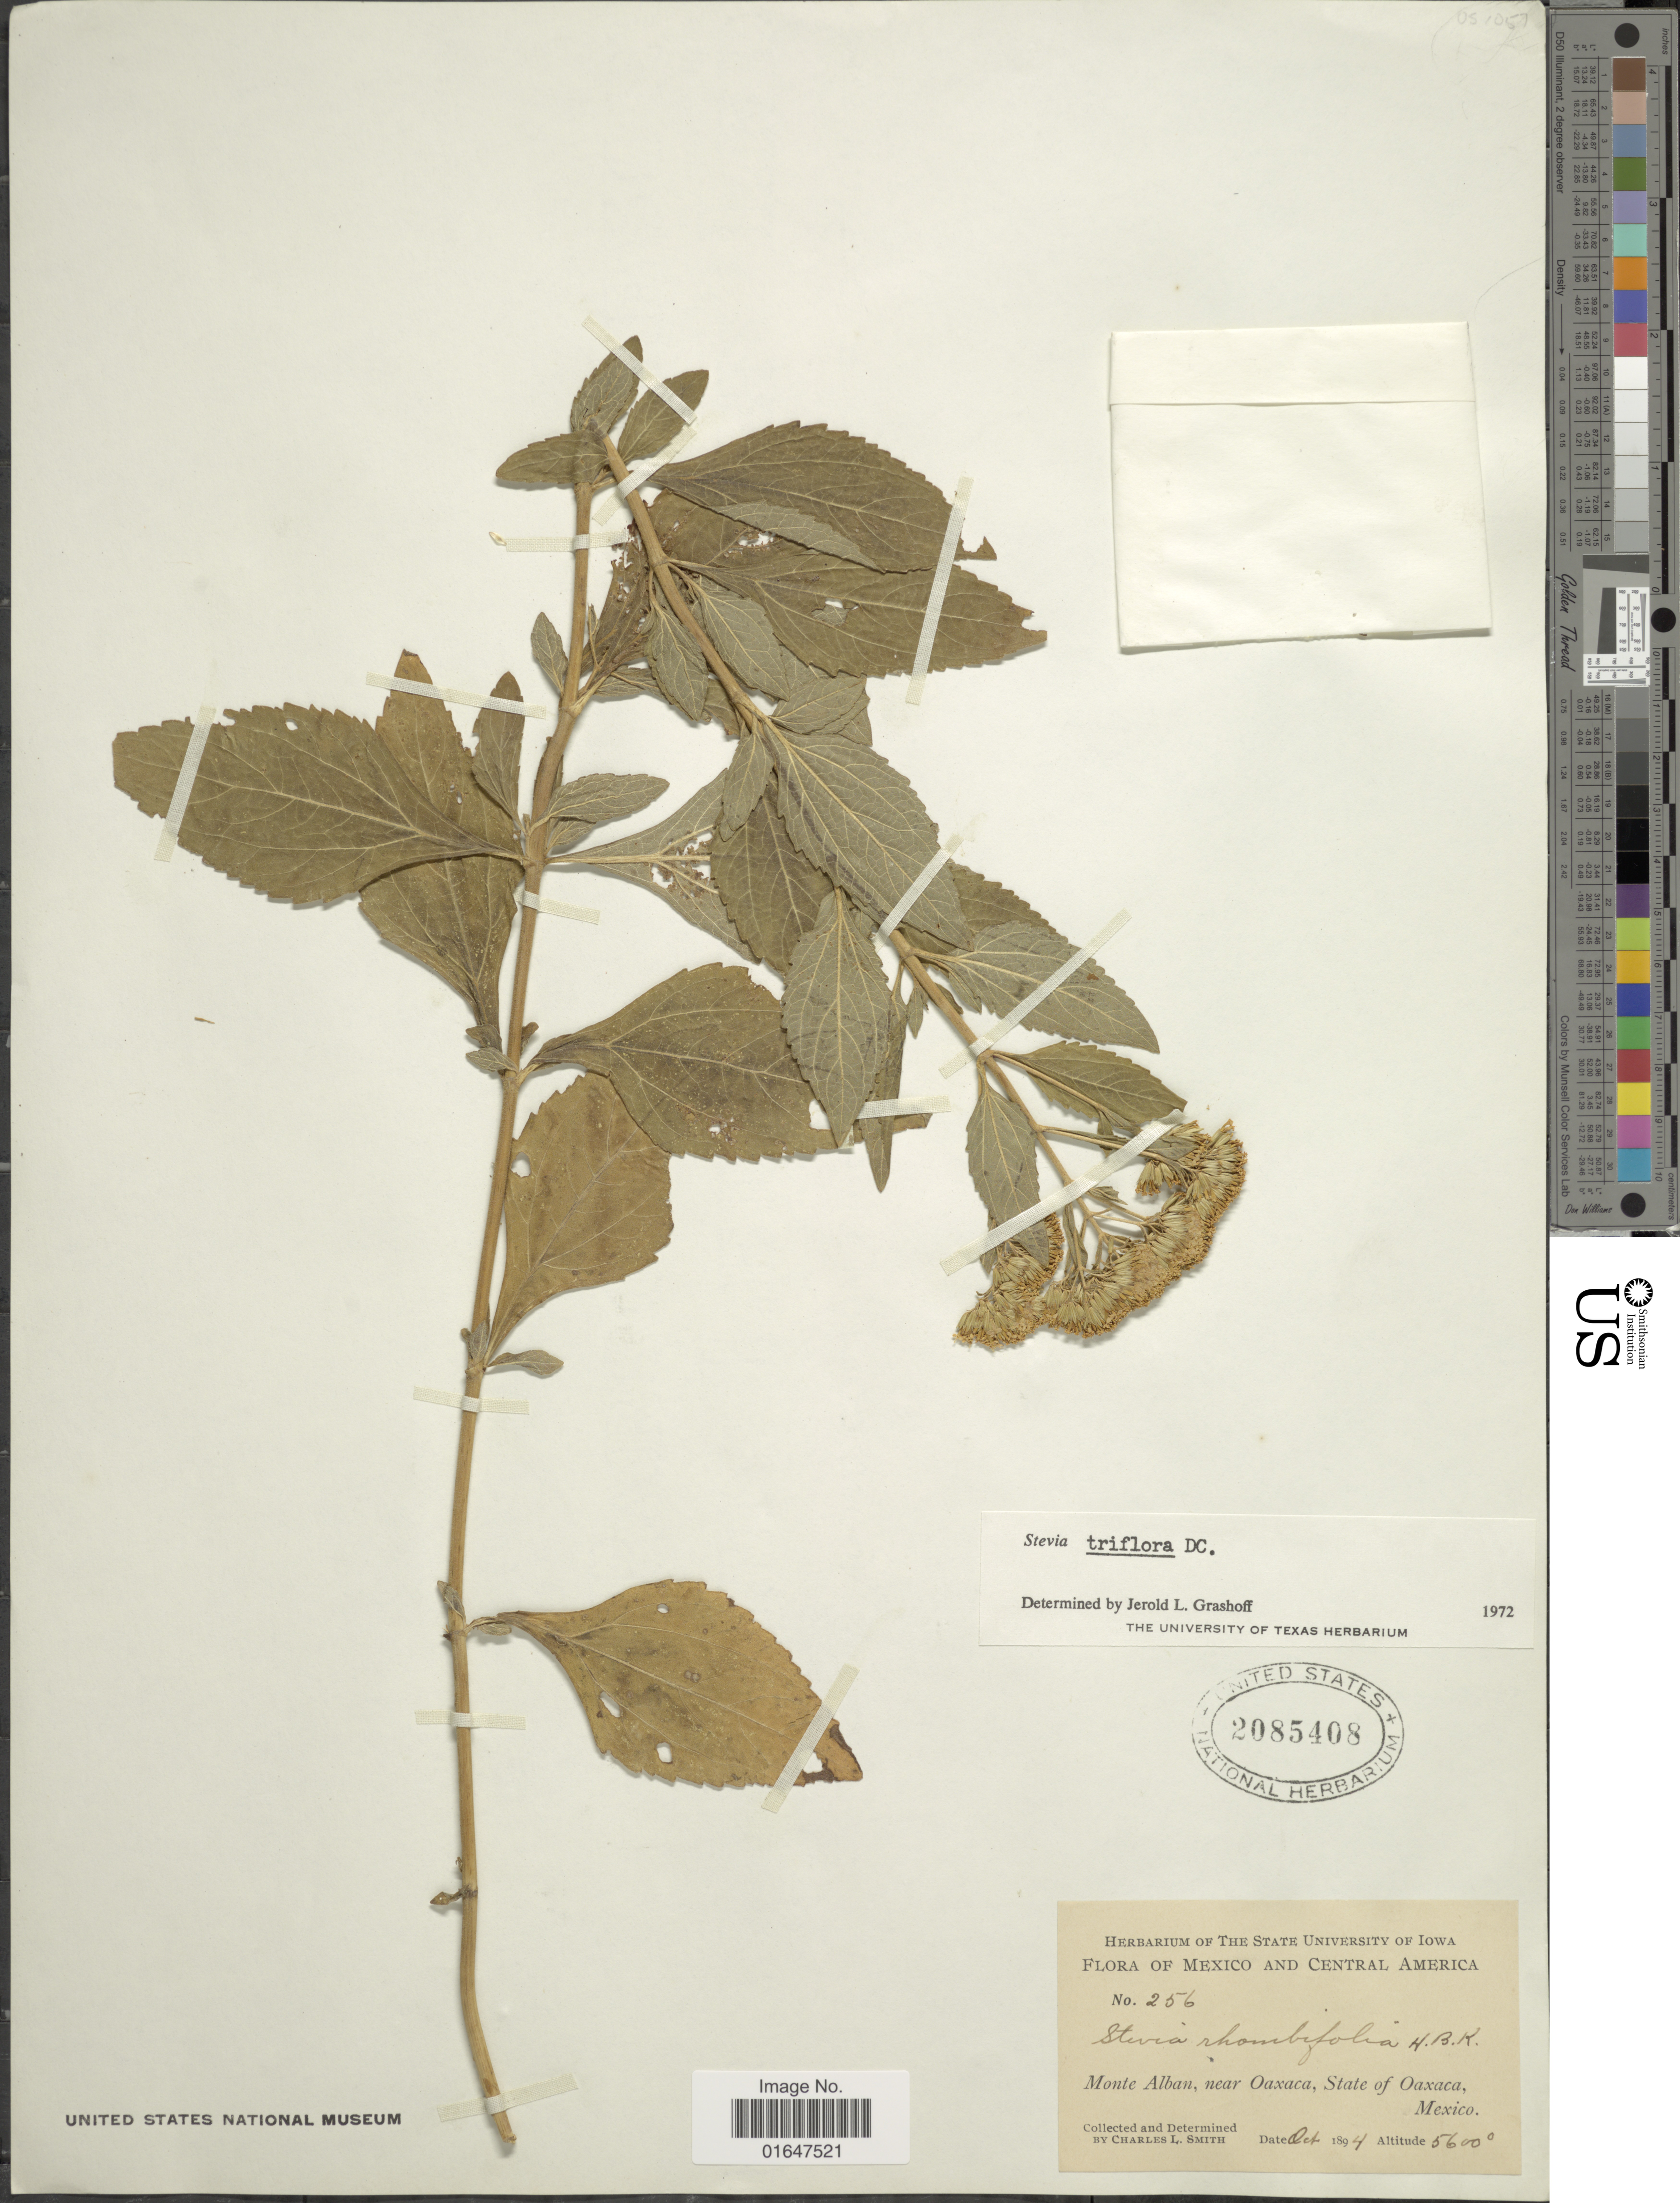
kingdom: Plantae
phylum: Tracheophyta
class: Magnoliopsida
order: Asterales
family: Asteraceae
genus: Stevia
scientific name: Stevia triflora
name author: DC.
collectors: C. L. Smith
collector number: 256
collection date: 1894-10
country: Mexico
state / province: Oaxaca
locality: Monte Alban, near Oaxaca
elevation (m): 1707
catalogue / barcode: US 2085408